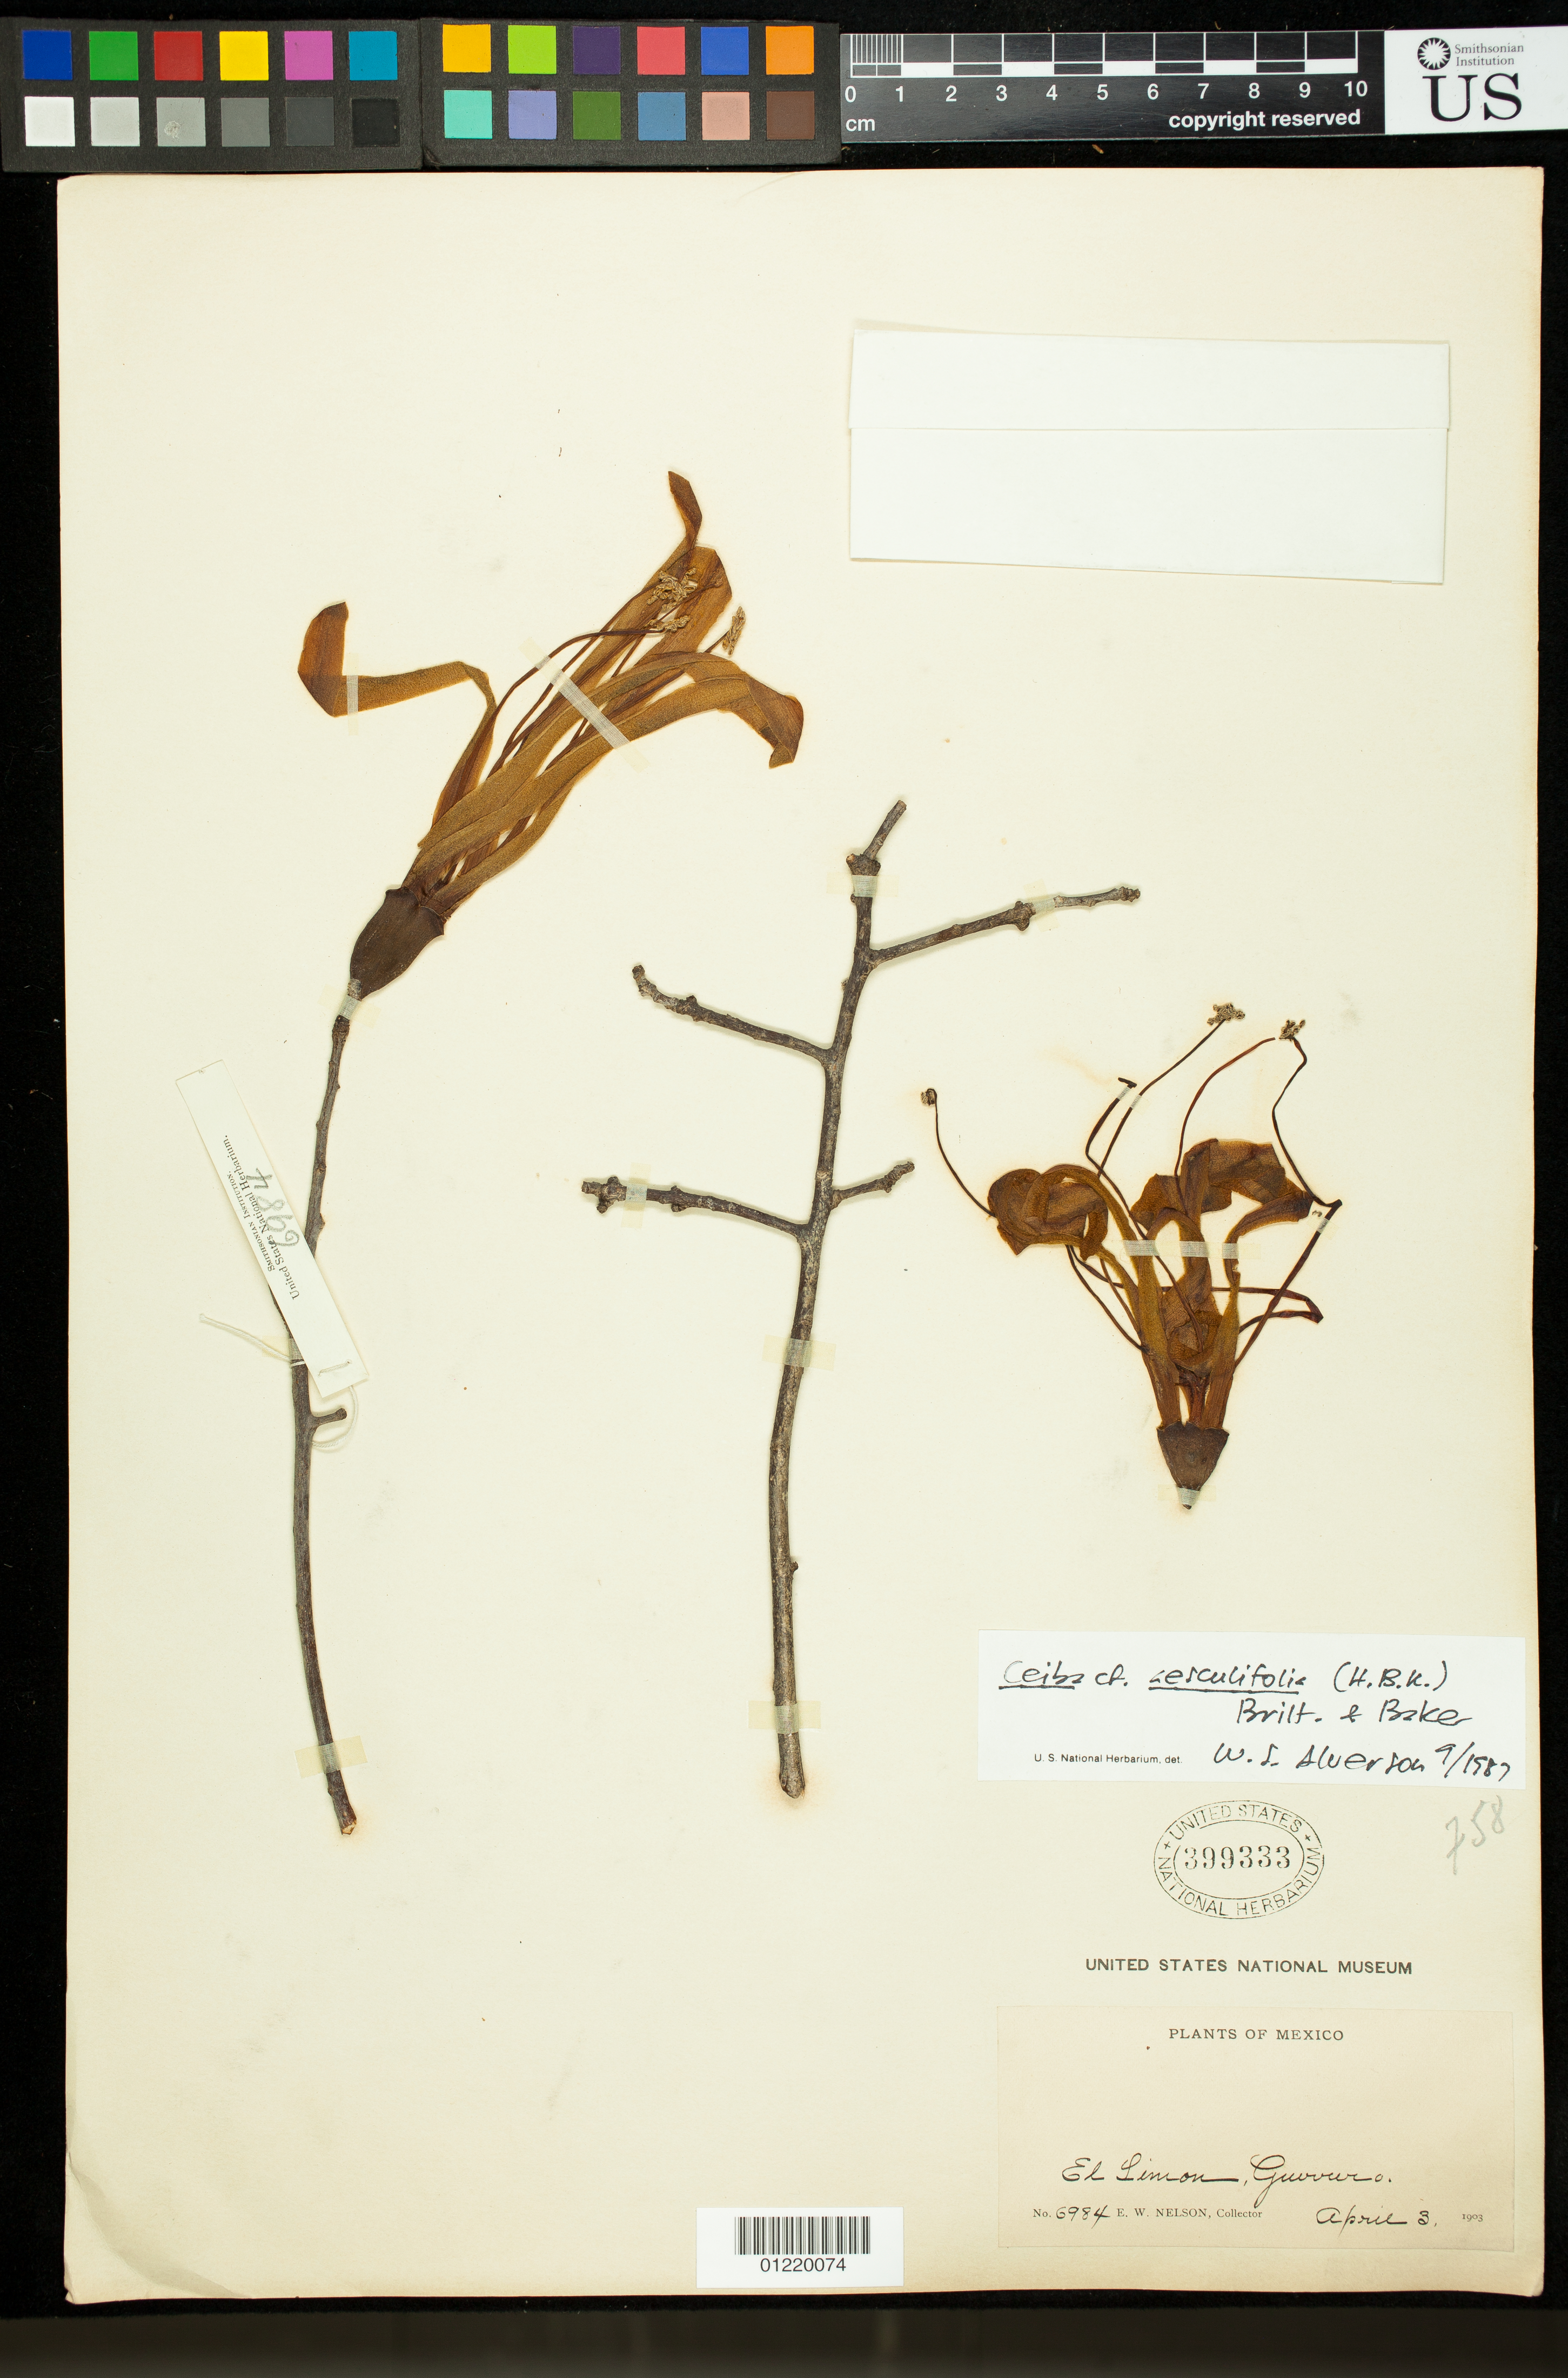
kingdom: Plantae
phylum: Tracheophyta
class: Magnoliopsida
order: Malvales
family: Malvaceae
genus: Ceiba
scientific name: Ceiba aesculifolia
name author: (Kunth) Britten & Baker f.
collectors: E. W. Nelson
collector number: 6984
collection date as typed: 4/3/1903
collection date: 1903-04-03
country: Mexico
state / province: Guerrero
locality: El Limon, Guerrero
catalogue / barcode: US 399333